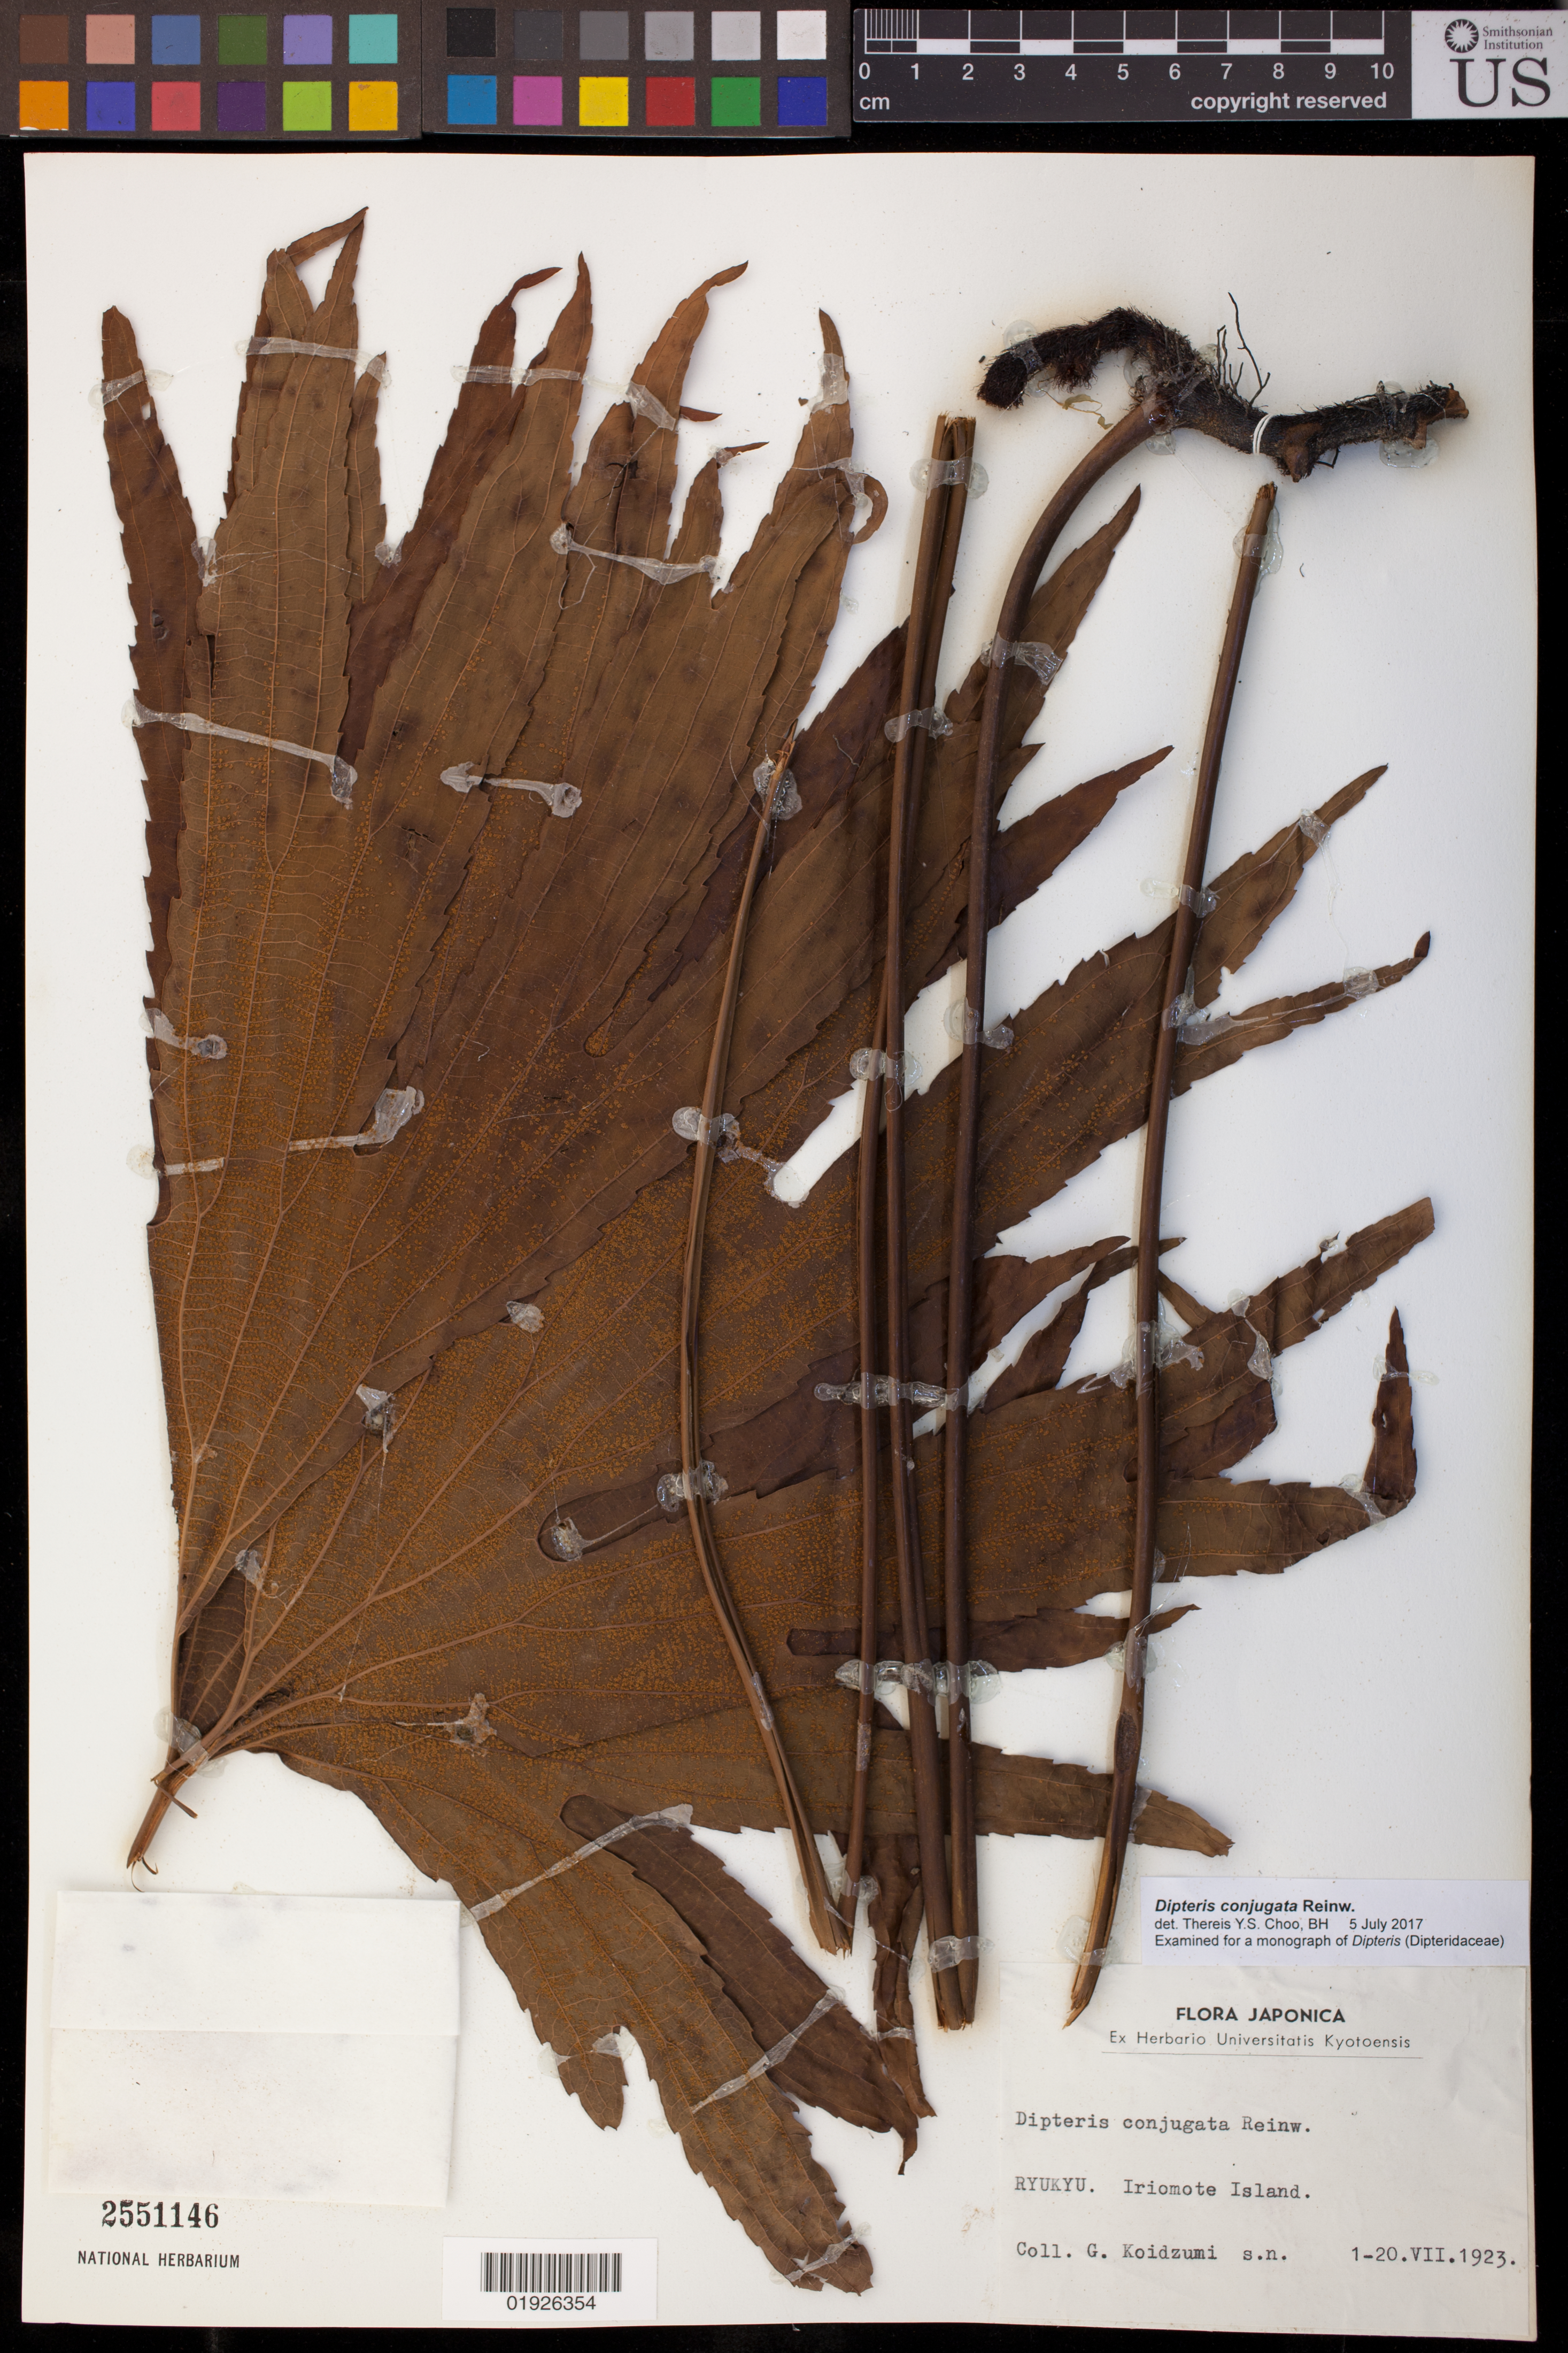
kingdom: Plantae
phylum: Tracheophyta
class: Polypodiopsida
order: Gleicheniales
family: Dipteridaceae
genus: Dipteris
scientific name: Dipteris conjugata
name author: Reinw.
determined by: Choo, Thereis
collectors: G. Koidzumi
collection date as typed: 01 Jul 1923 to 20 Jul 1923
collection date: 1923-07-01/1923-07-20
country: Japan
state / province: Okinawa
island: Iriomote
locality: Iriomote Island.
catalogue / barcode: US 2551146